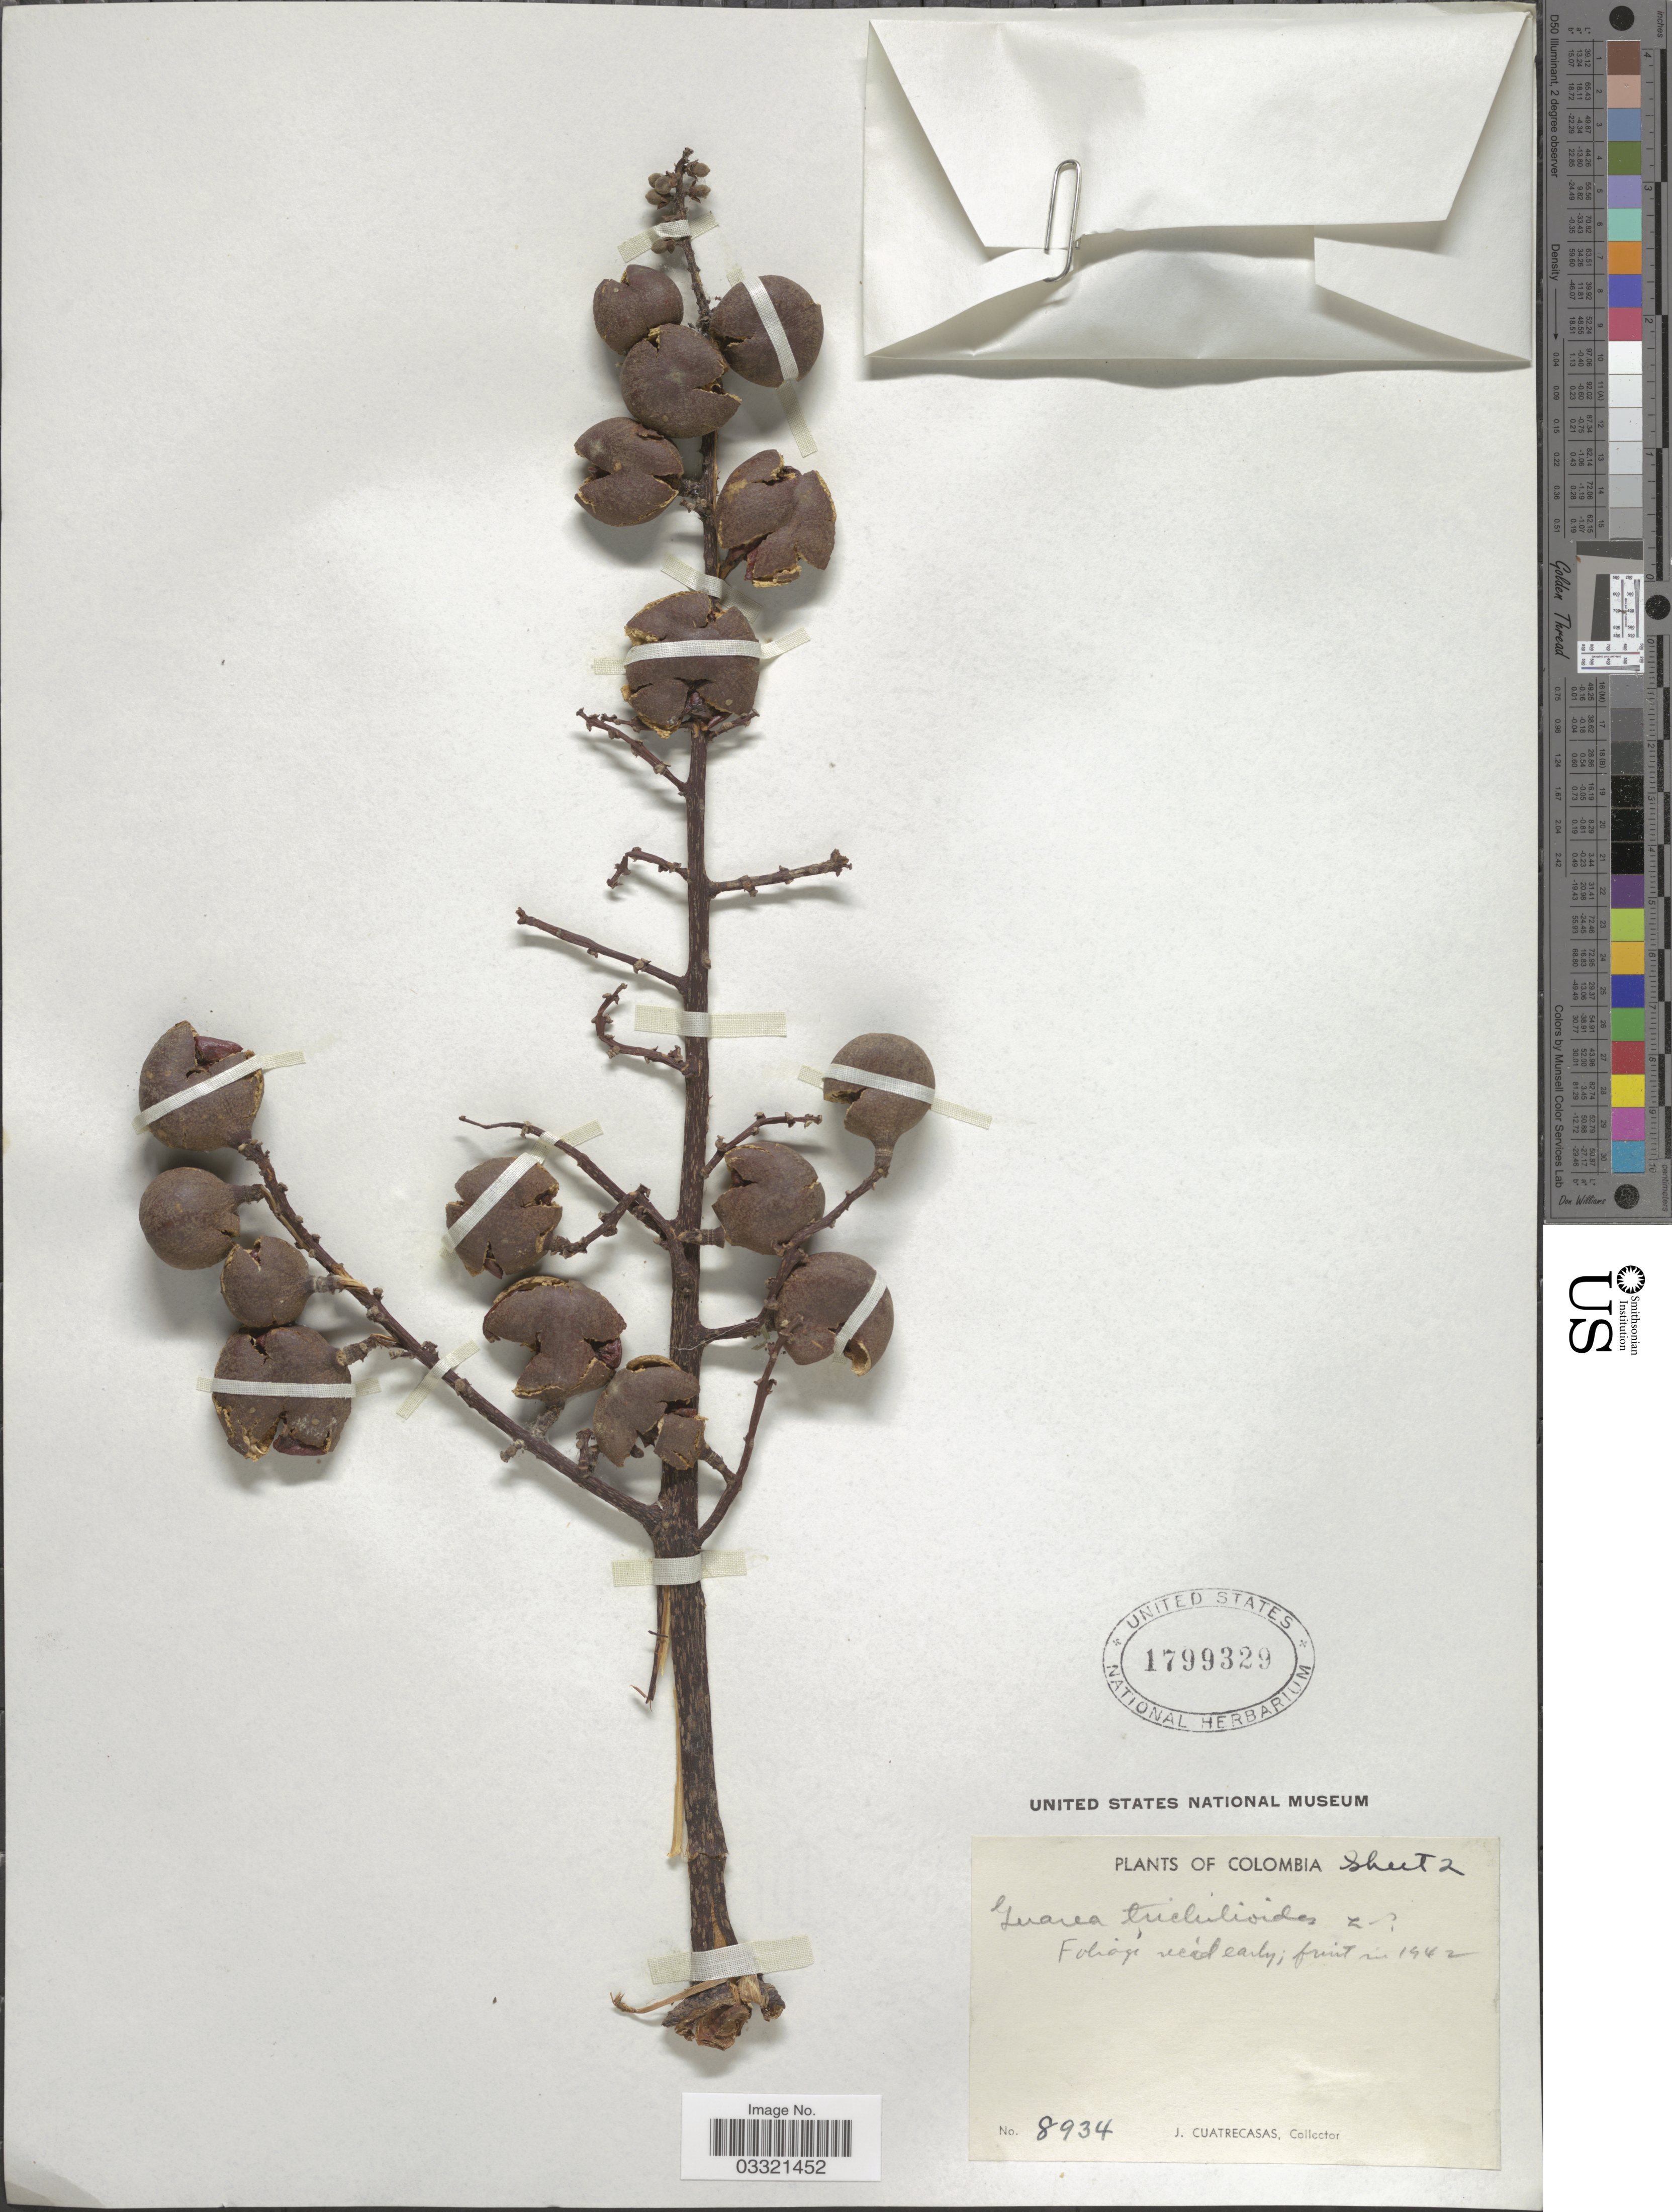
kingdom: Plantae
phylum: Tracheophyta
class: Magnoliopsida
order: Sapindales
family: Meliaceae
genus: Guarea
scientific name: Guarea guidonia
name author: (L.) Sleumer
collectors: J. Cuatrecasas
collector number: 8934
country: Colombia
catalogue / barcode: US 1799329